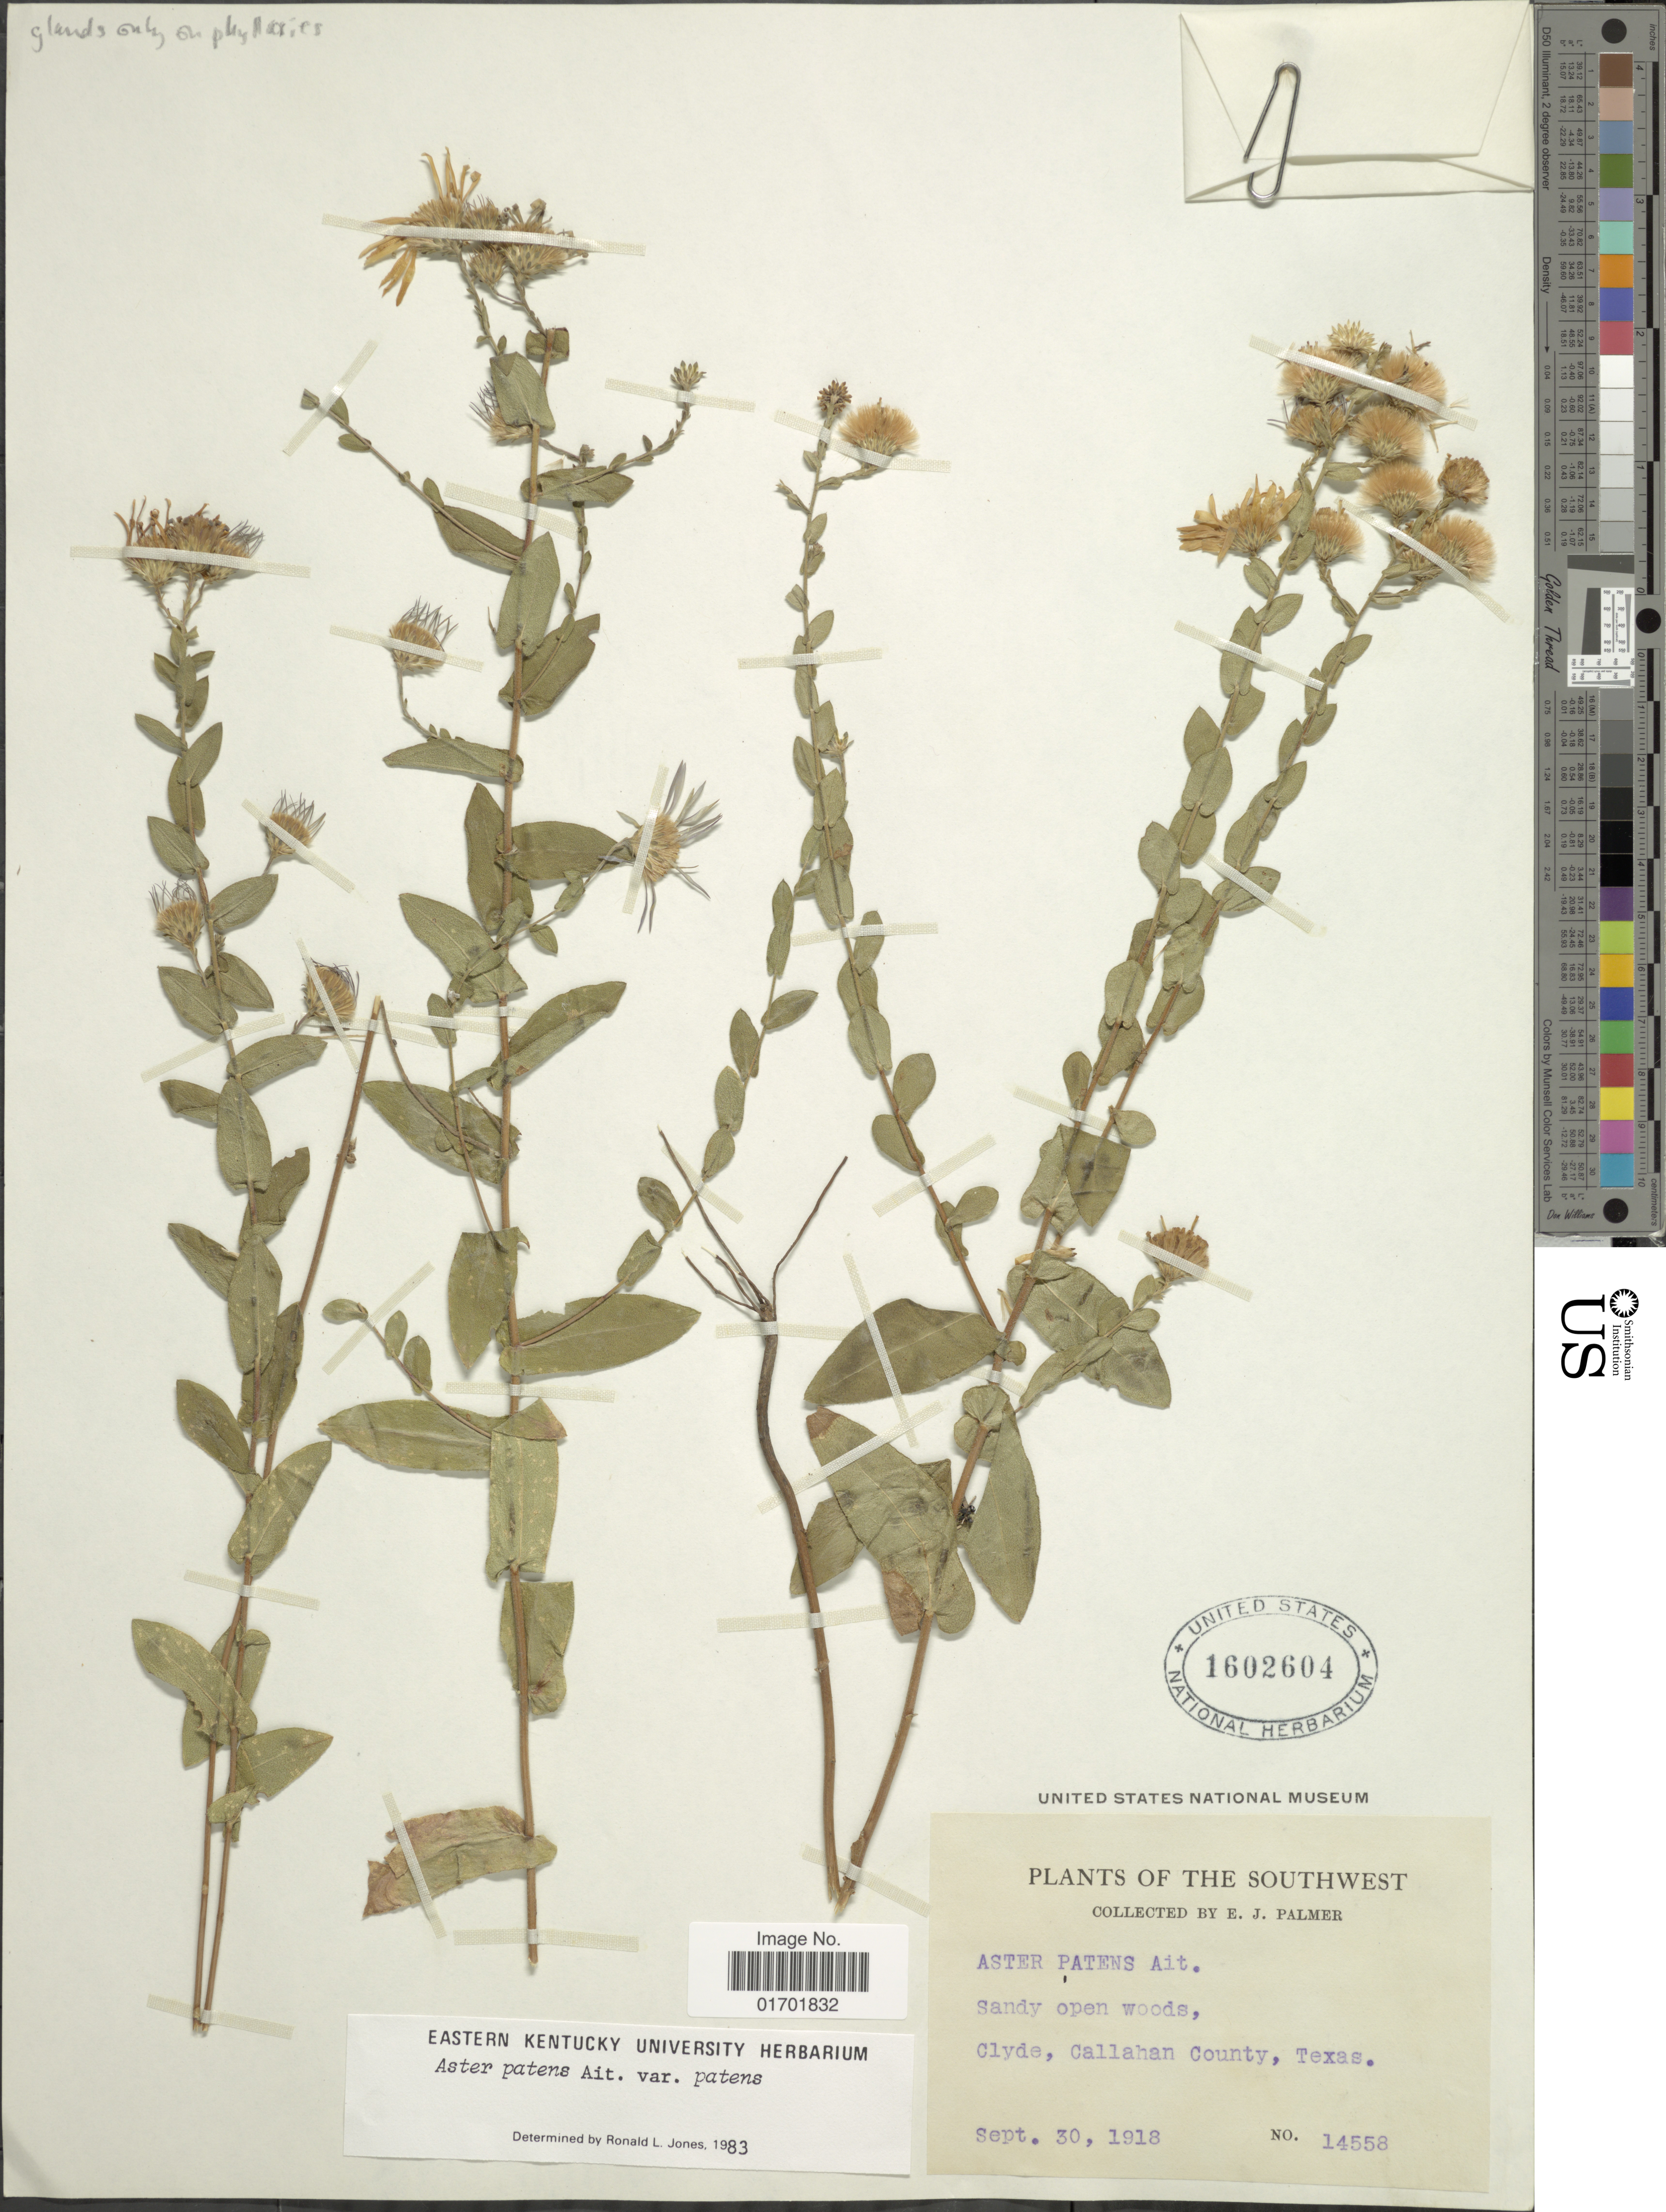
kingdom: Plantae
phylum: Tracheophyta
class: Magnoliopsida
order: Asterales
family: Asteraceae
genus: Symphyotrichum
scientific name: Symphyotrichum patens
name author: (Aiton) G.L. Nesom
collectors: E. J. Palmer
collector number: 14558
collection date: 1918-09-30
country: United States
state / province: Texas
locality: The Southwest, Clyde, Callahan County.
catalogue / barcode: US 1602604